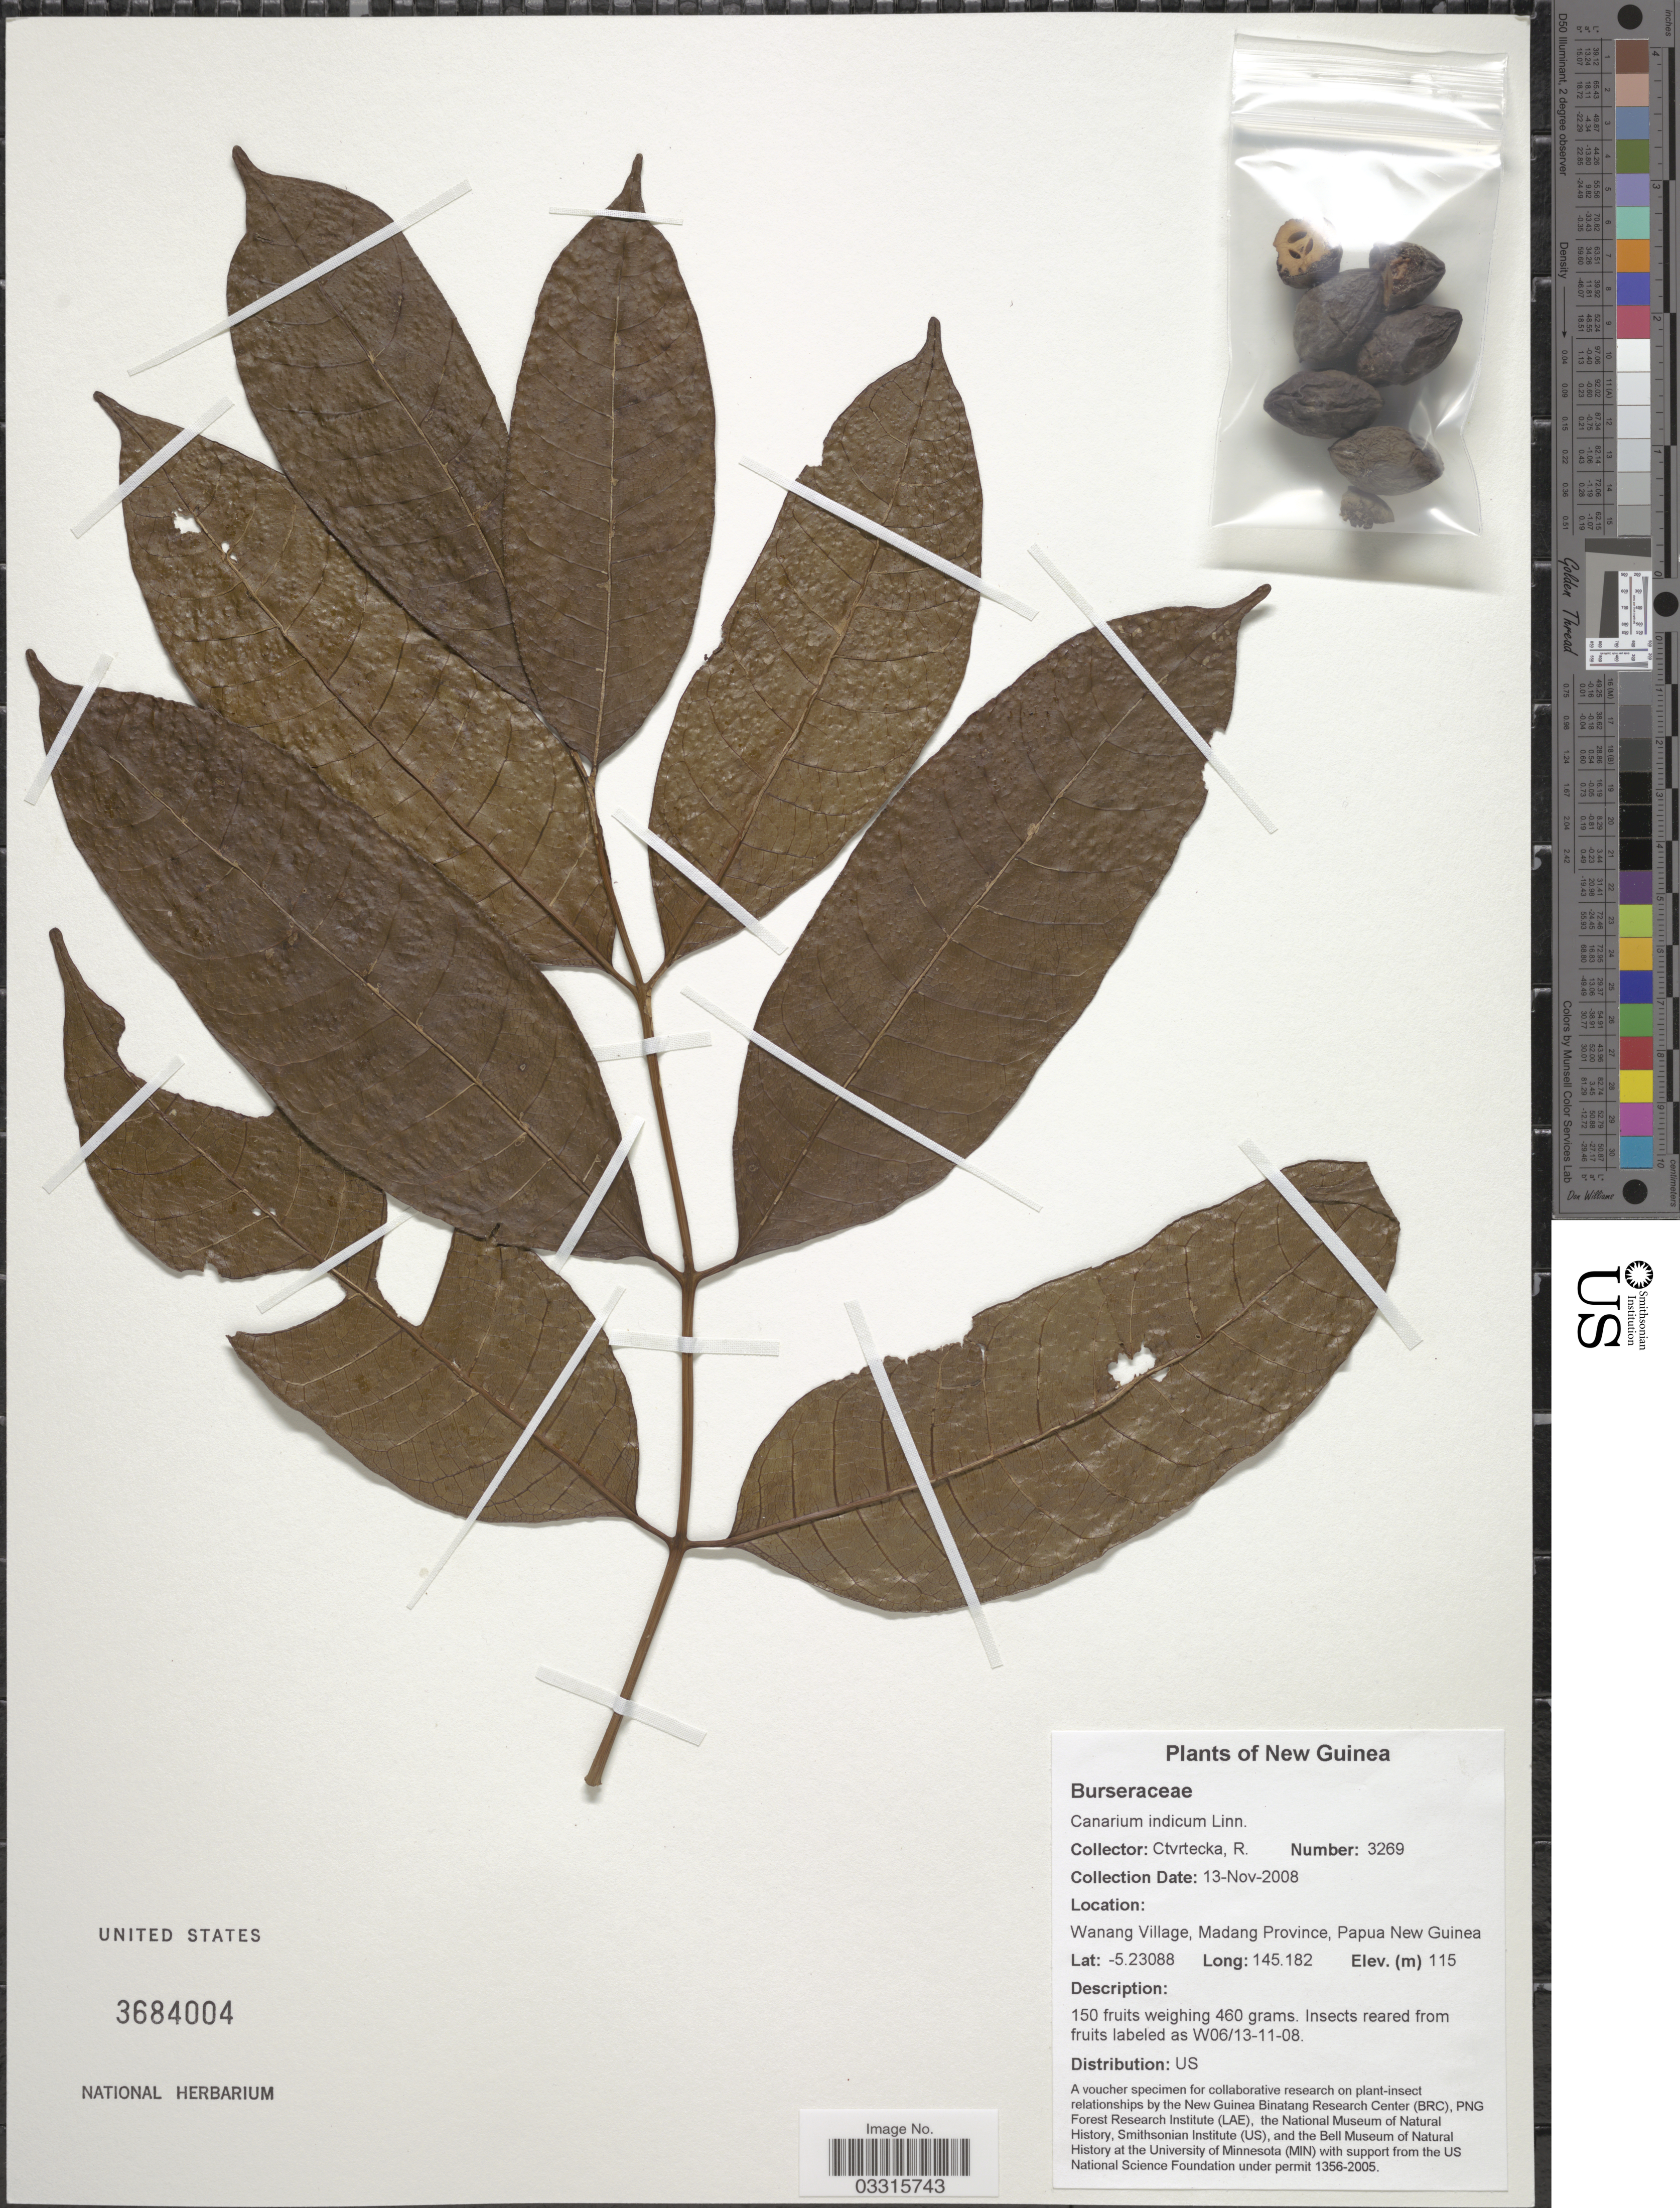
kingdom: Plantae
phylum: Tracheophyta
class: Magnoliopsida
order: Sapindales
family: Burseraceae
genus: Canarium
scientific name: Canarium indicum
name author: L.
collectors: R. Ctvrtecka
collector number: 3269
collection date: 2008-11-13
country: Papua New Guinea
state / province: Madang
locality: New Guinea. Wanang Village.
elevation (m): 115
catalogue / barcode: US 3684004